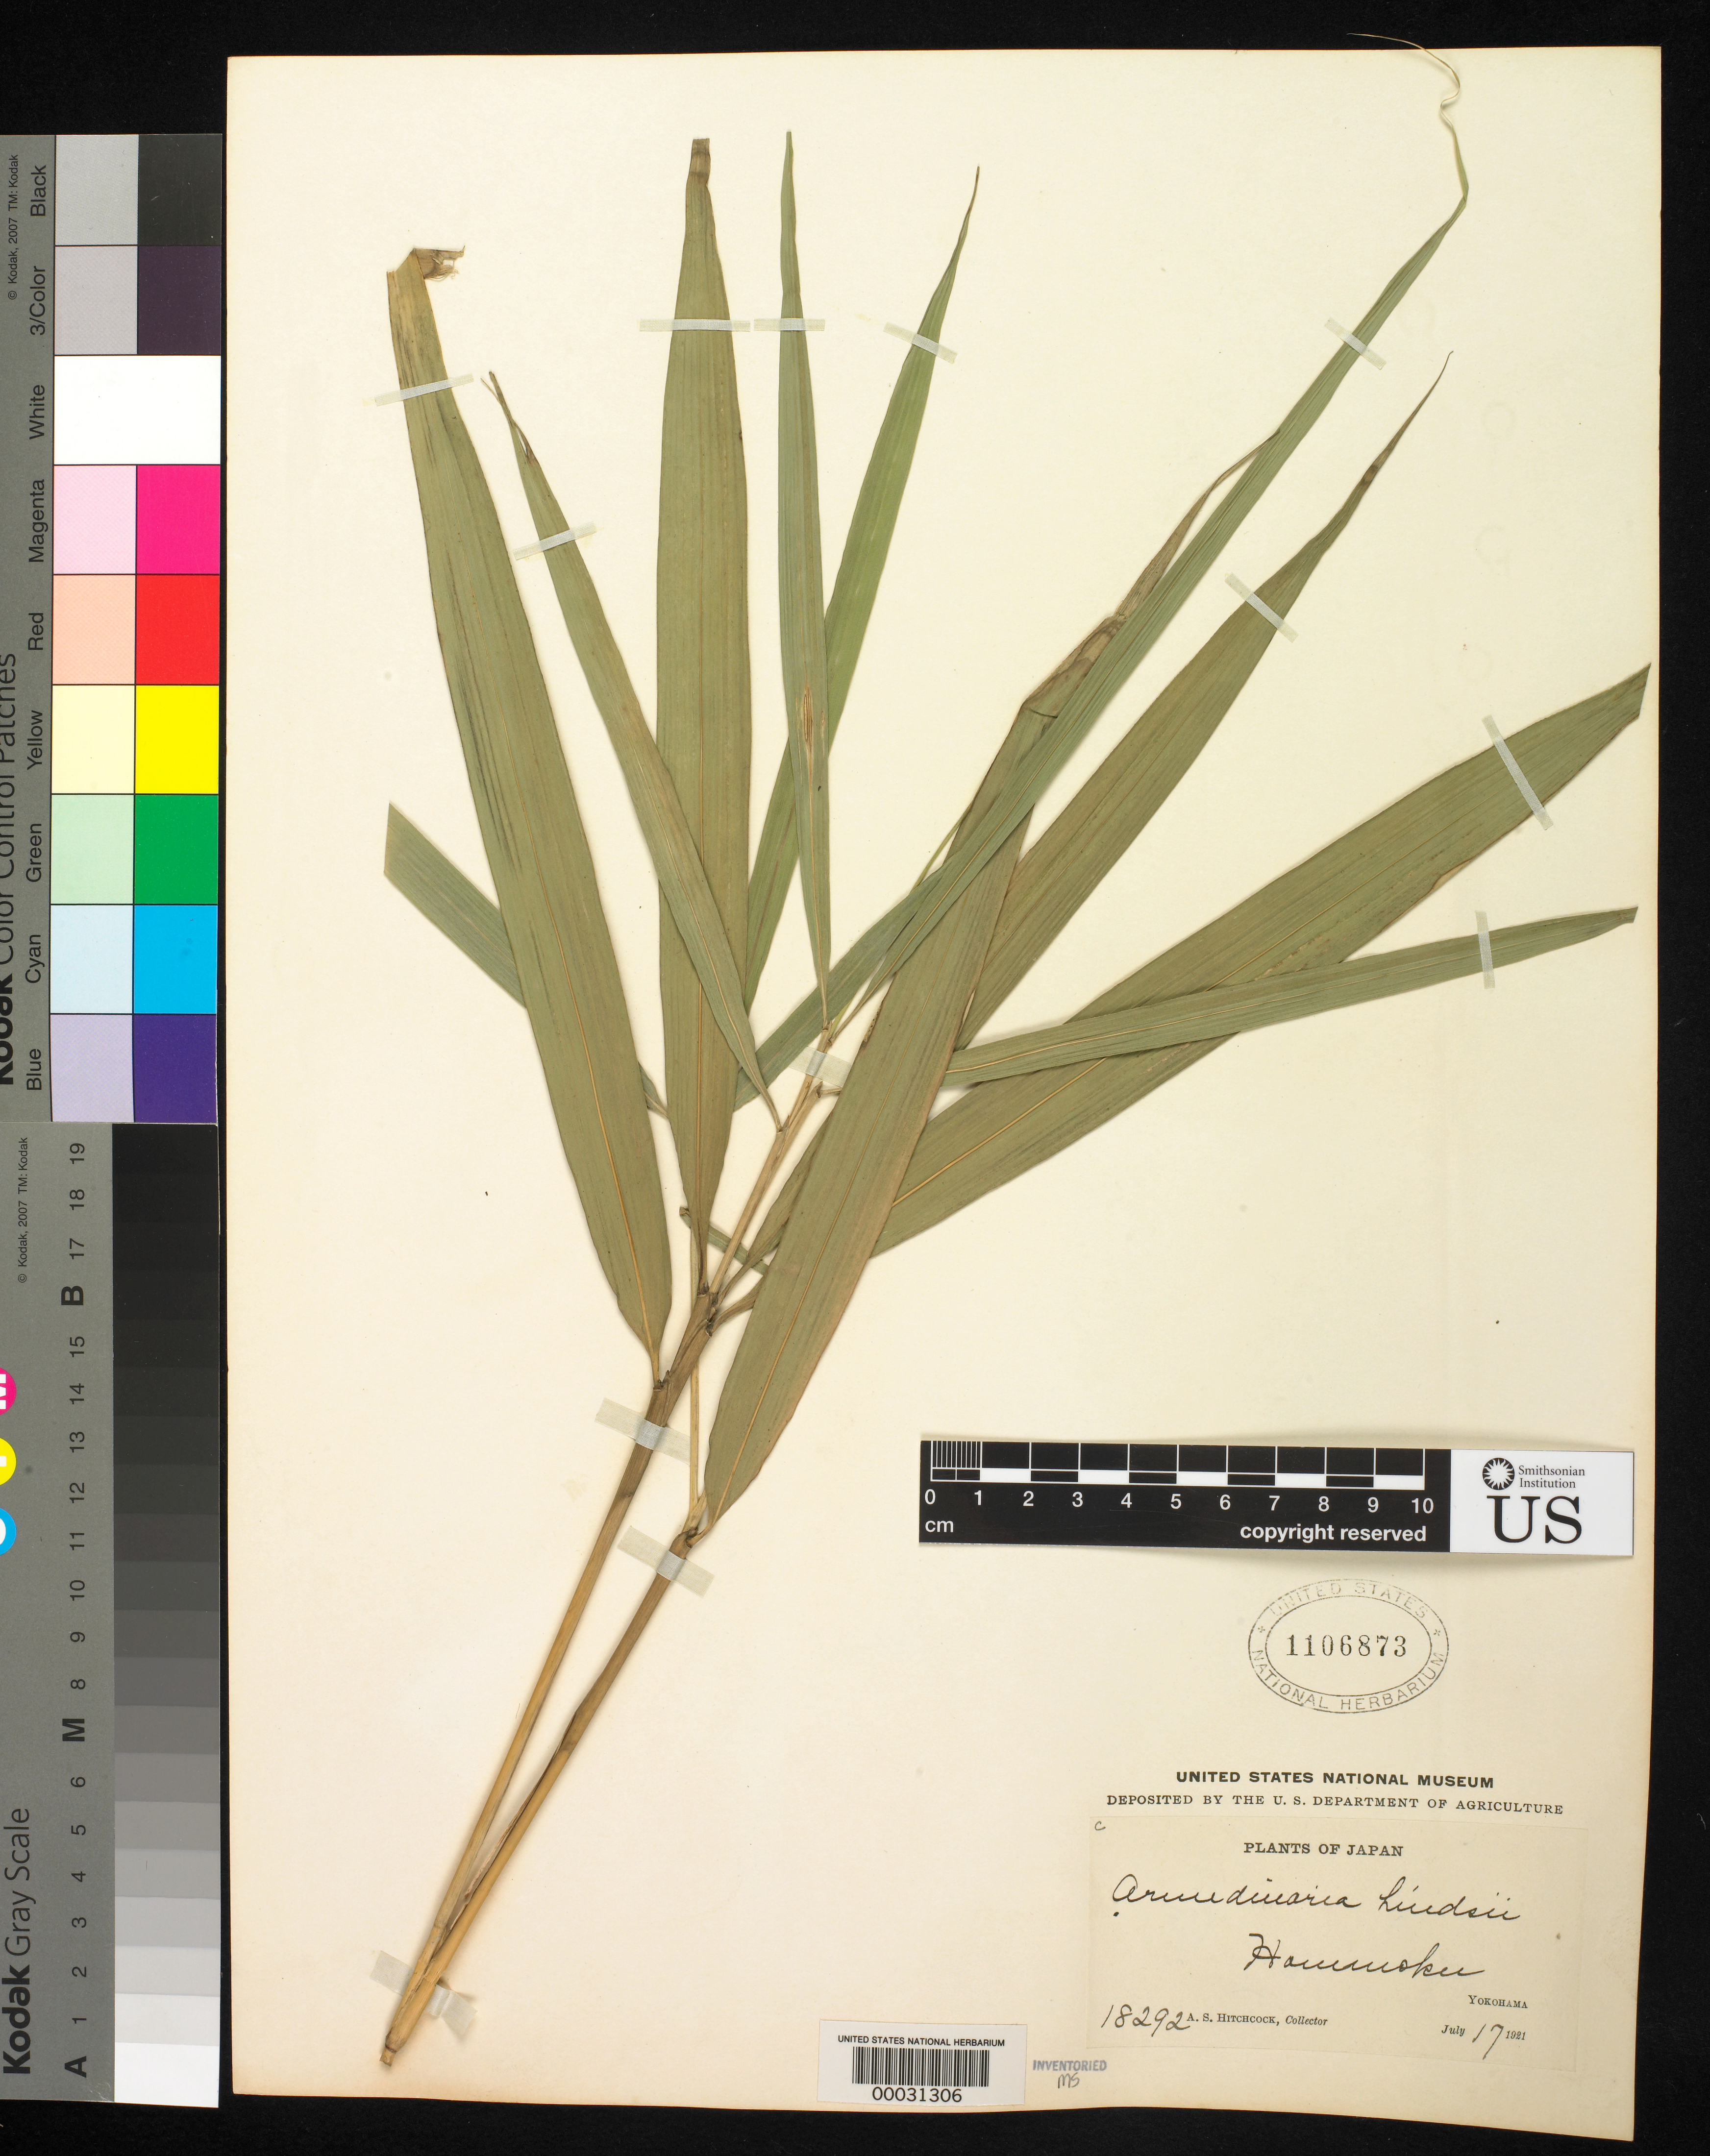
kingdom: Plantae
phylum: Tracheophyta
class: Liliopsida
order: Poales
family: Poaceae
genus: Pseudosasa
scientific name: Pseudosasa hindsii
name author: (Munro) S.L. Chen & G.Y. Sheng ex T.G. Liang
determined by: Poaceae Reorganization Project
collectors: A. S. Hitchcock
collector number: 18292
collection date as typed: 17 Jul 1921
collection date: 1921-07-17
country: Japan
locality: Yokohama, hommokee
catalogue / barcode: US 1106873